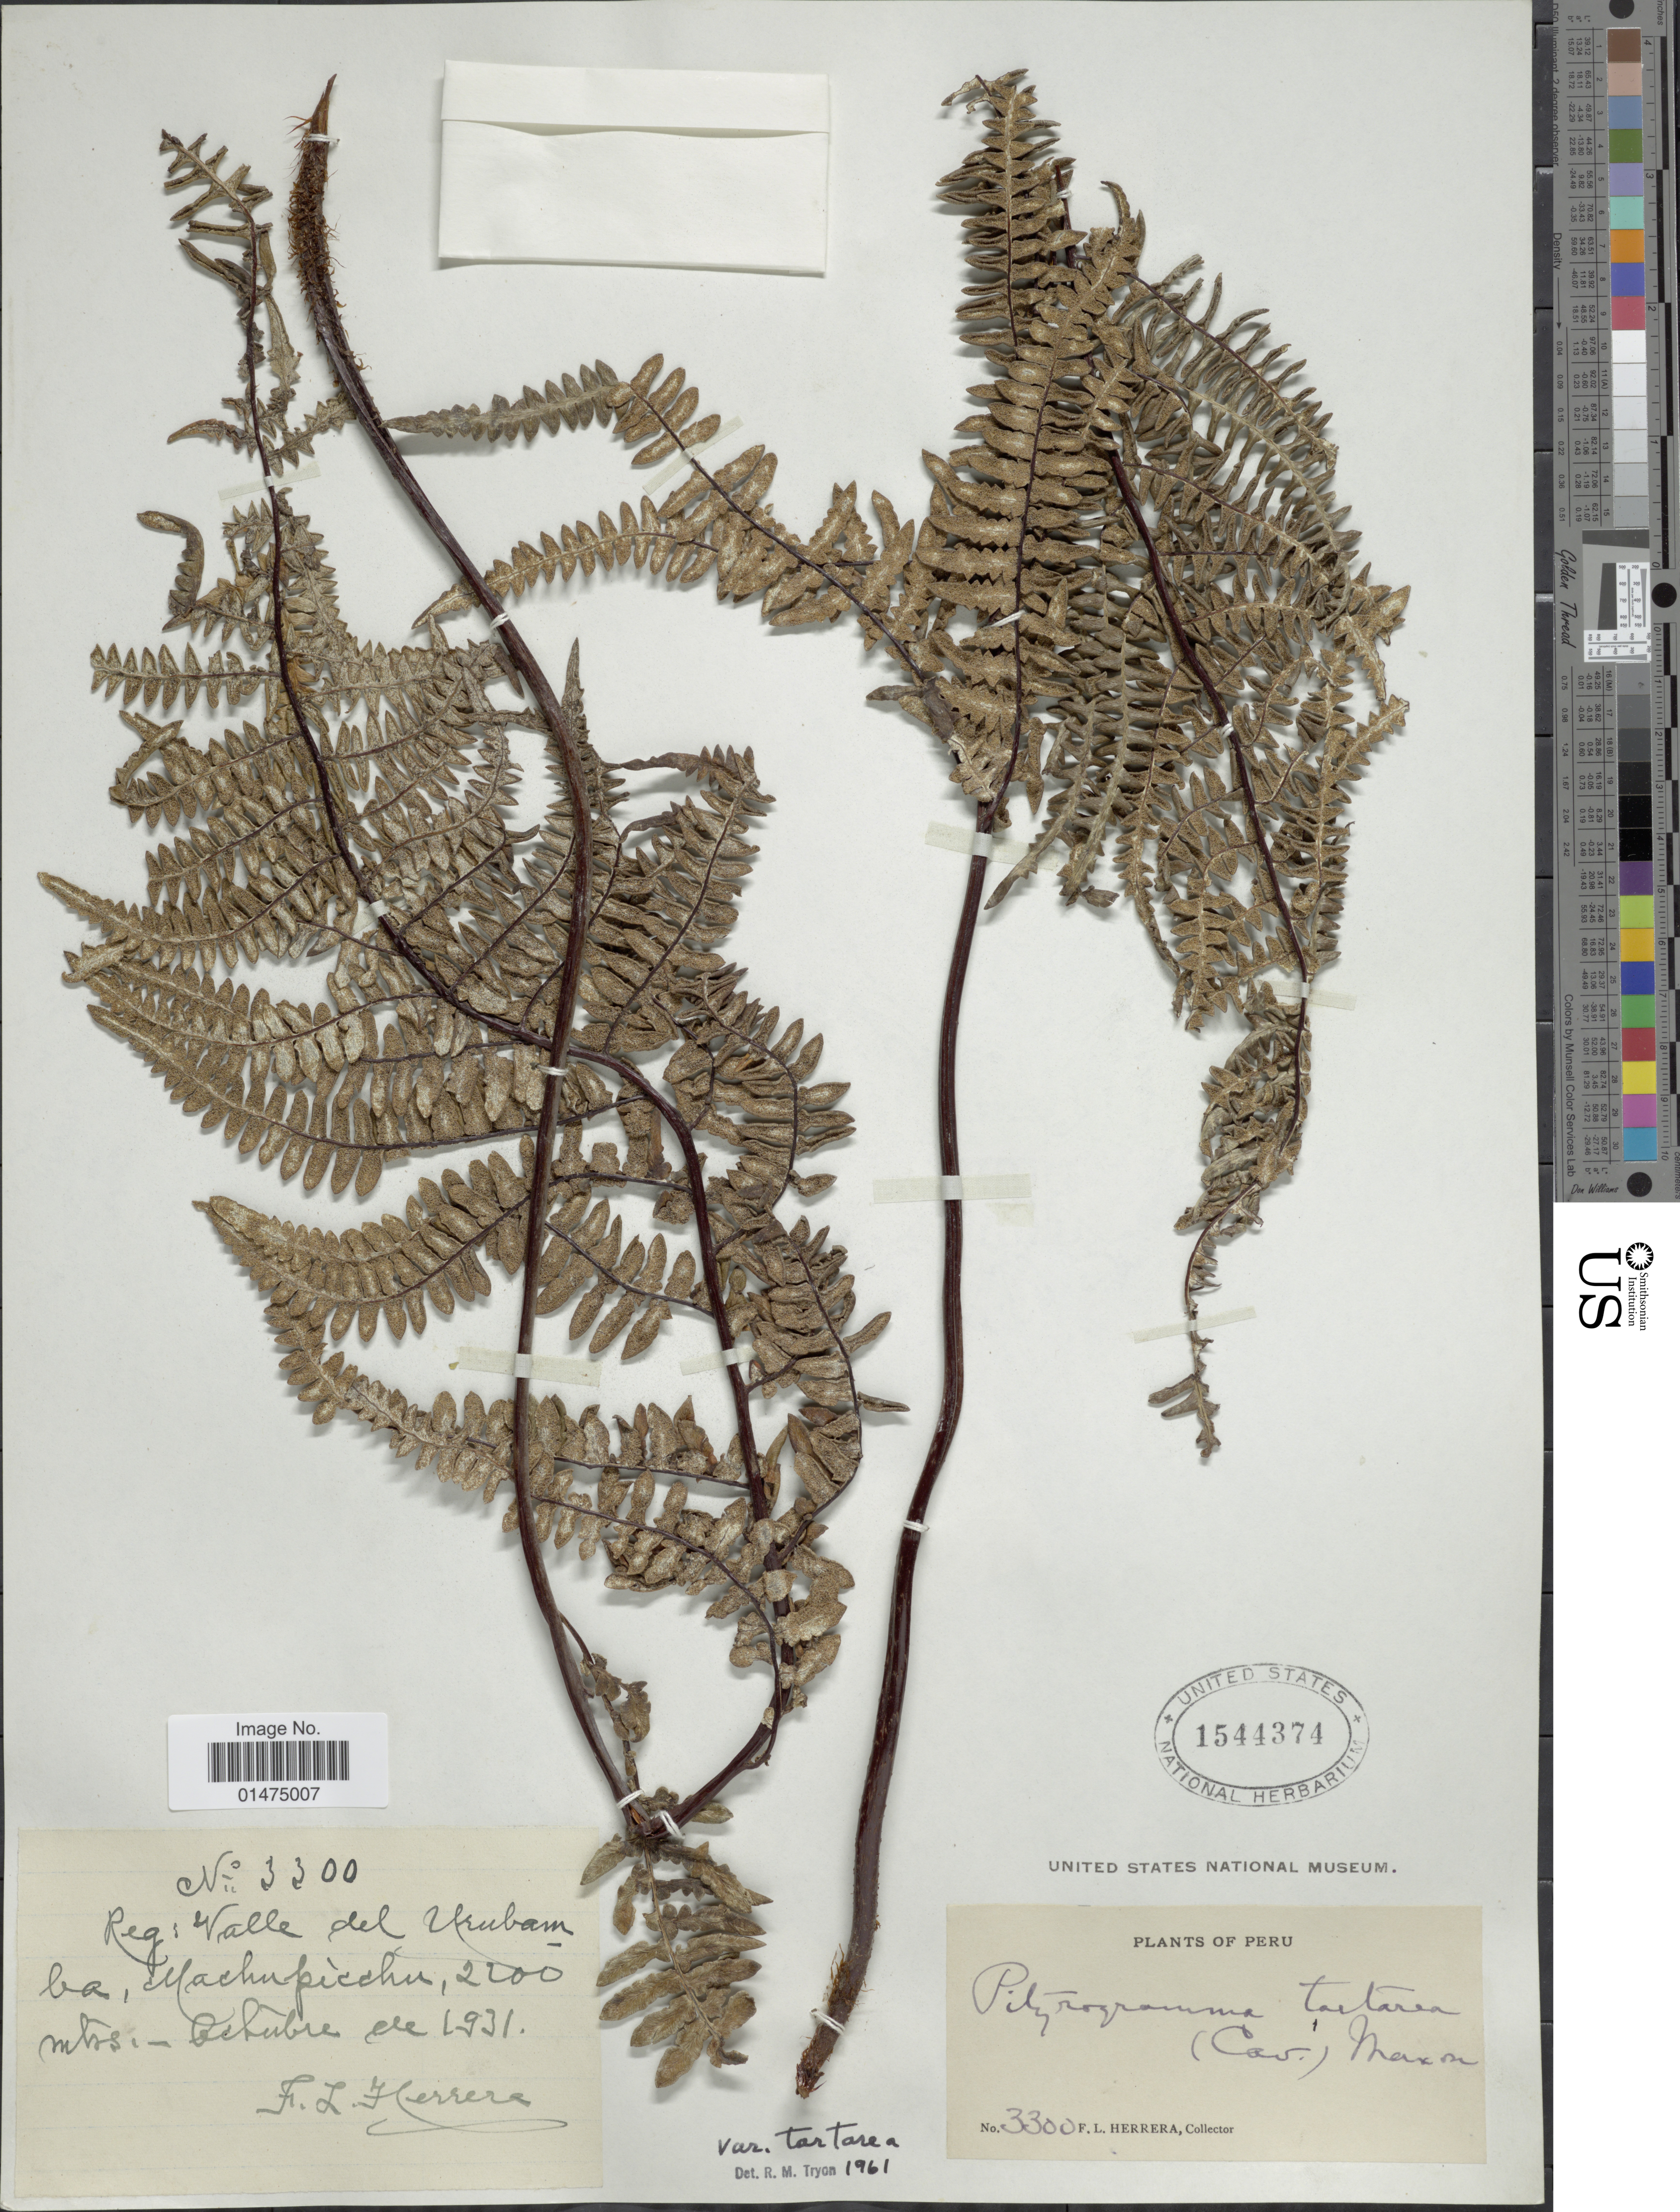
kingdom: Plantae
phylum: Tracheophyta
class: Polypodiopsida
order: Polypodiales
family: Pteridaceae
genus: Pityrogramma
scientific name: Pityrogramma ebenea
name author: (L.) Proctor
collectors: F. L. Herrera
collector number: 3300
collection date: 1931-12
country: Peru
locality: Peru, Reg. Valle del Urubamba. Machu-picchu.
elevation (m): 2200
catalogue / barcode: US 1544374